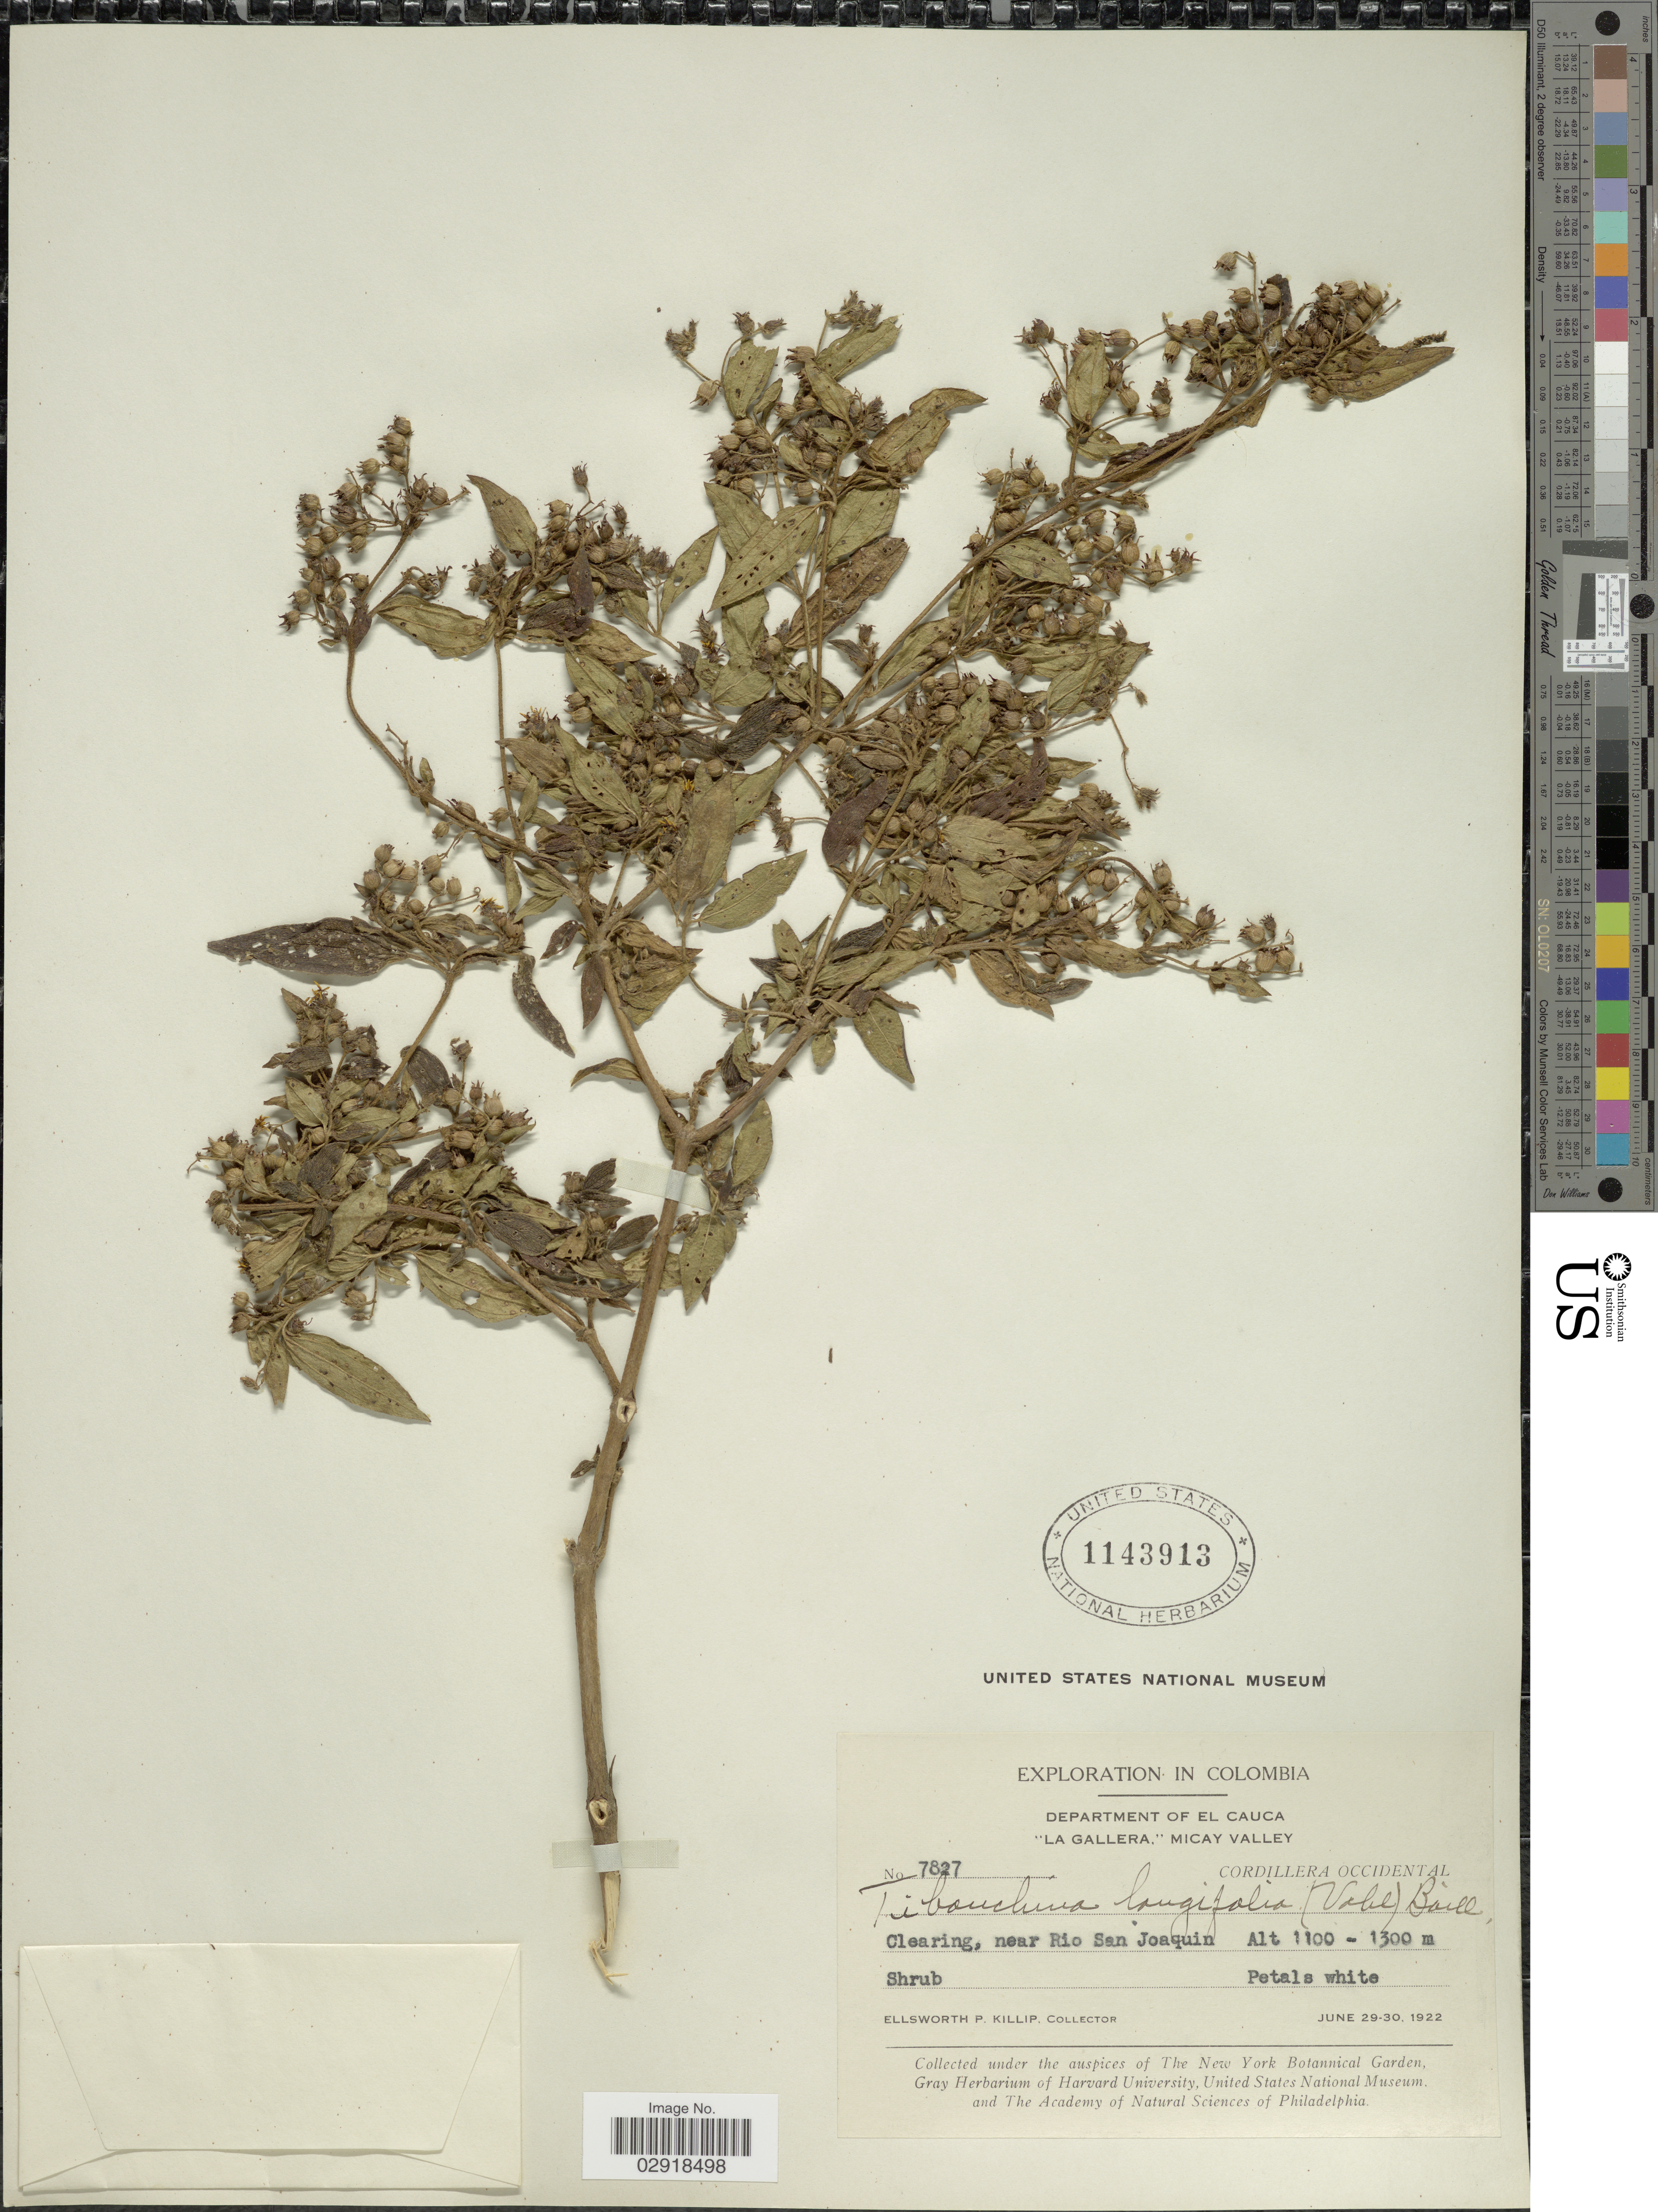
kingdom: Plantae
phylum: Tracheophyta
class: Magnoliopsida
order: Myrtales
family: Melastomataceae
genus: Chaetogastra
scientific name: Chaetogastra longifolia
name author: (Vahl) DC.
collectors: E. P. Killip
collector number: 7827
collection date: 1922-06-29/1922-06-30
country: Colombia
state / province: Cauca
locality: Department of El Cauca. "La Gallera," Micay Valley. Cordillera Occidental. Clearing, near Rio San Joaquin.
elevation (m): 1100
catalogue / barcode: US 1143913